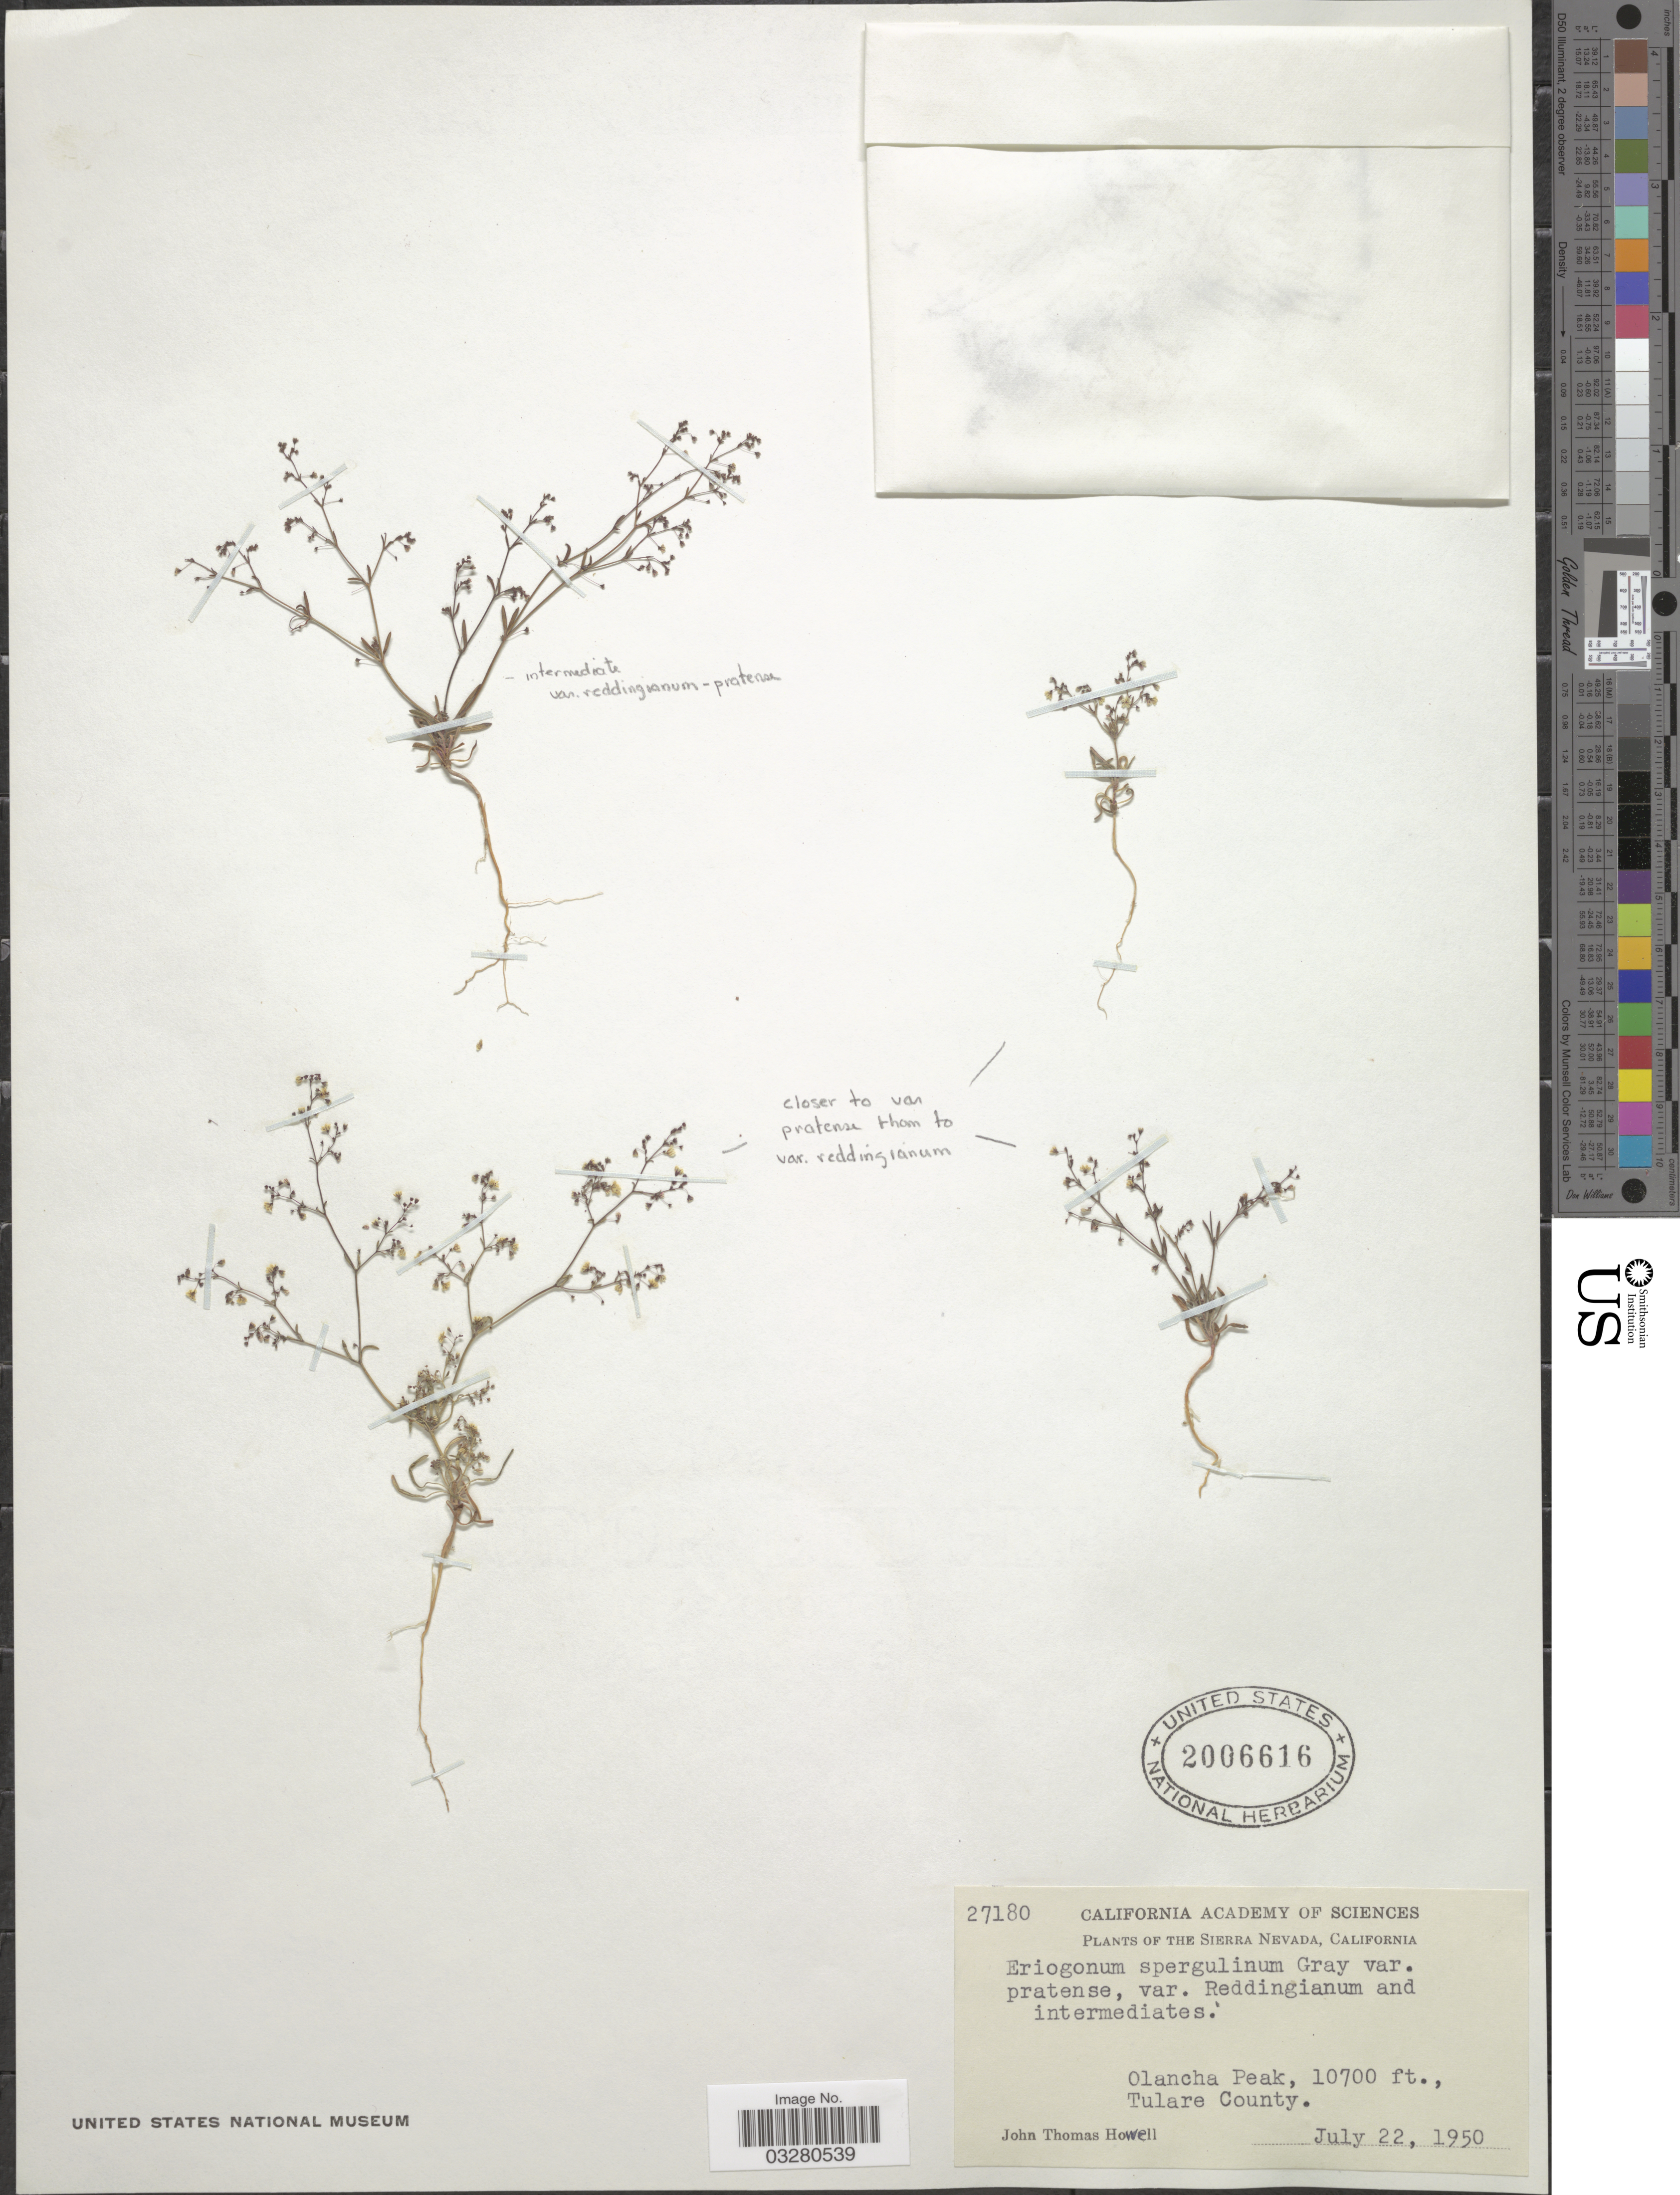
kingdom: Plantae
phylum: Tracheophyta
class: Magnoliopsida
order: Caryophyllales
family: Polygonaceae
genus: Eriogonum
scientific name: Eriogonum spergulinum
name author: A. Gray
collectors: J. T. Howell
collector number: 27180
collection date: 1950-07-22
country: United States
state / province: California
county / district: Tulare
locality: The Sierra Nevada. Olancha Peak, Tulare County.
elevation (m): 3261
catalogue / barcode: US 2006616